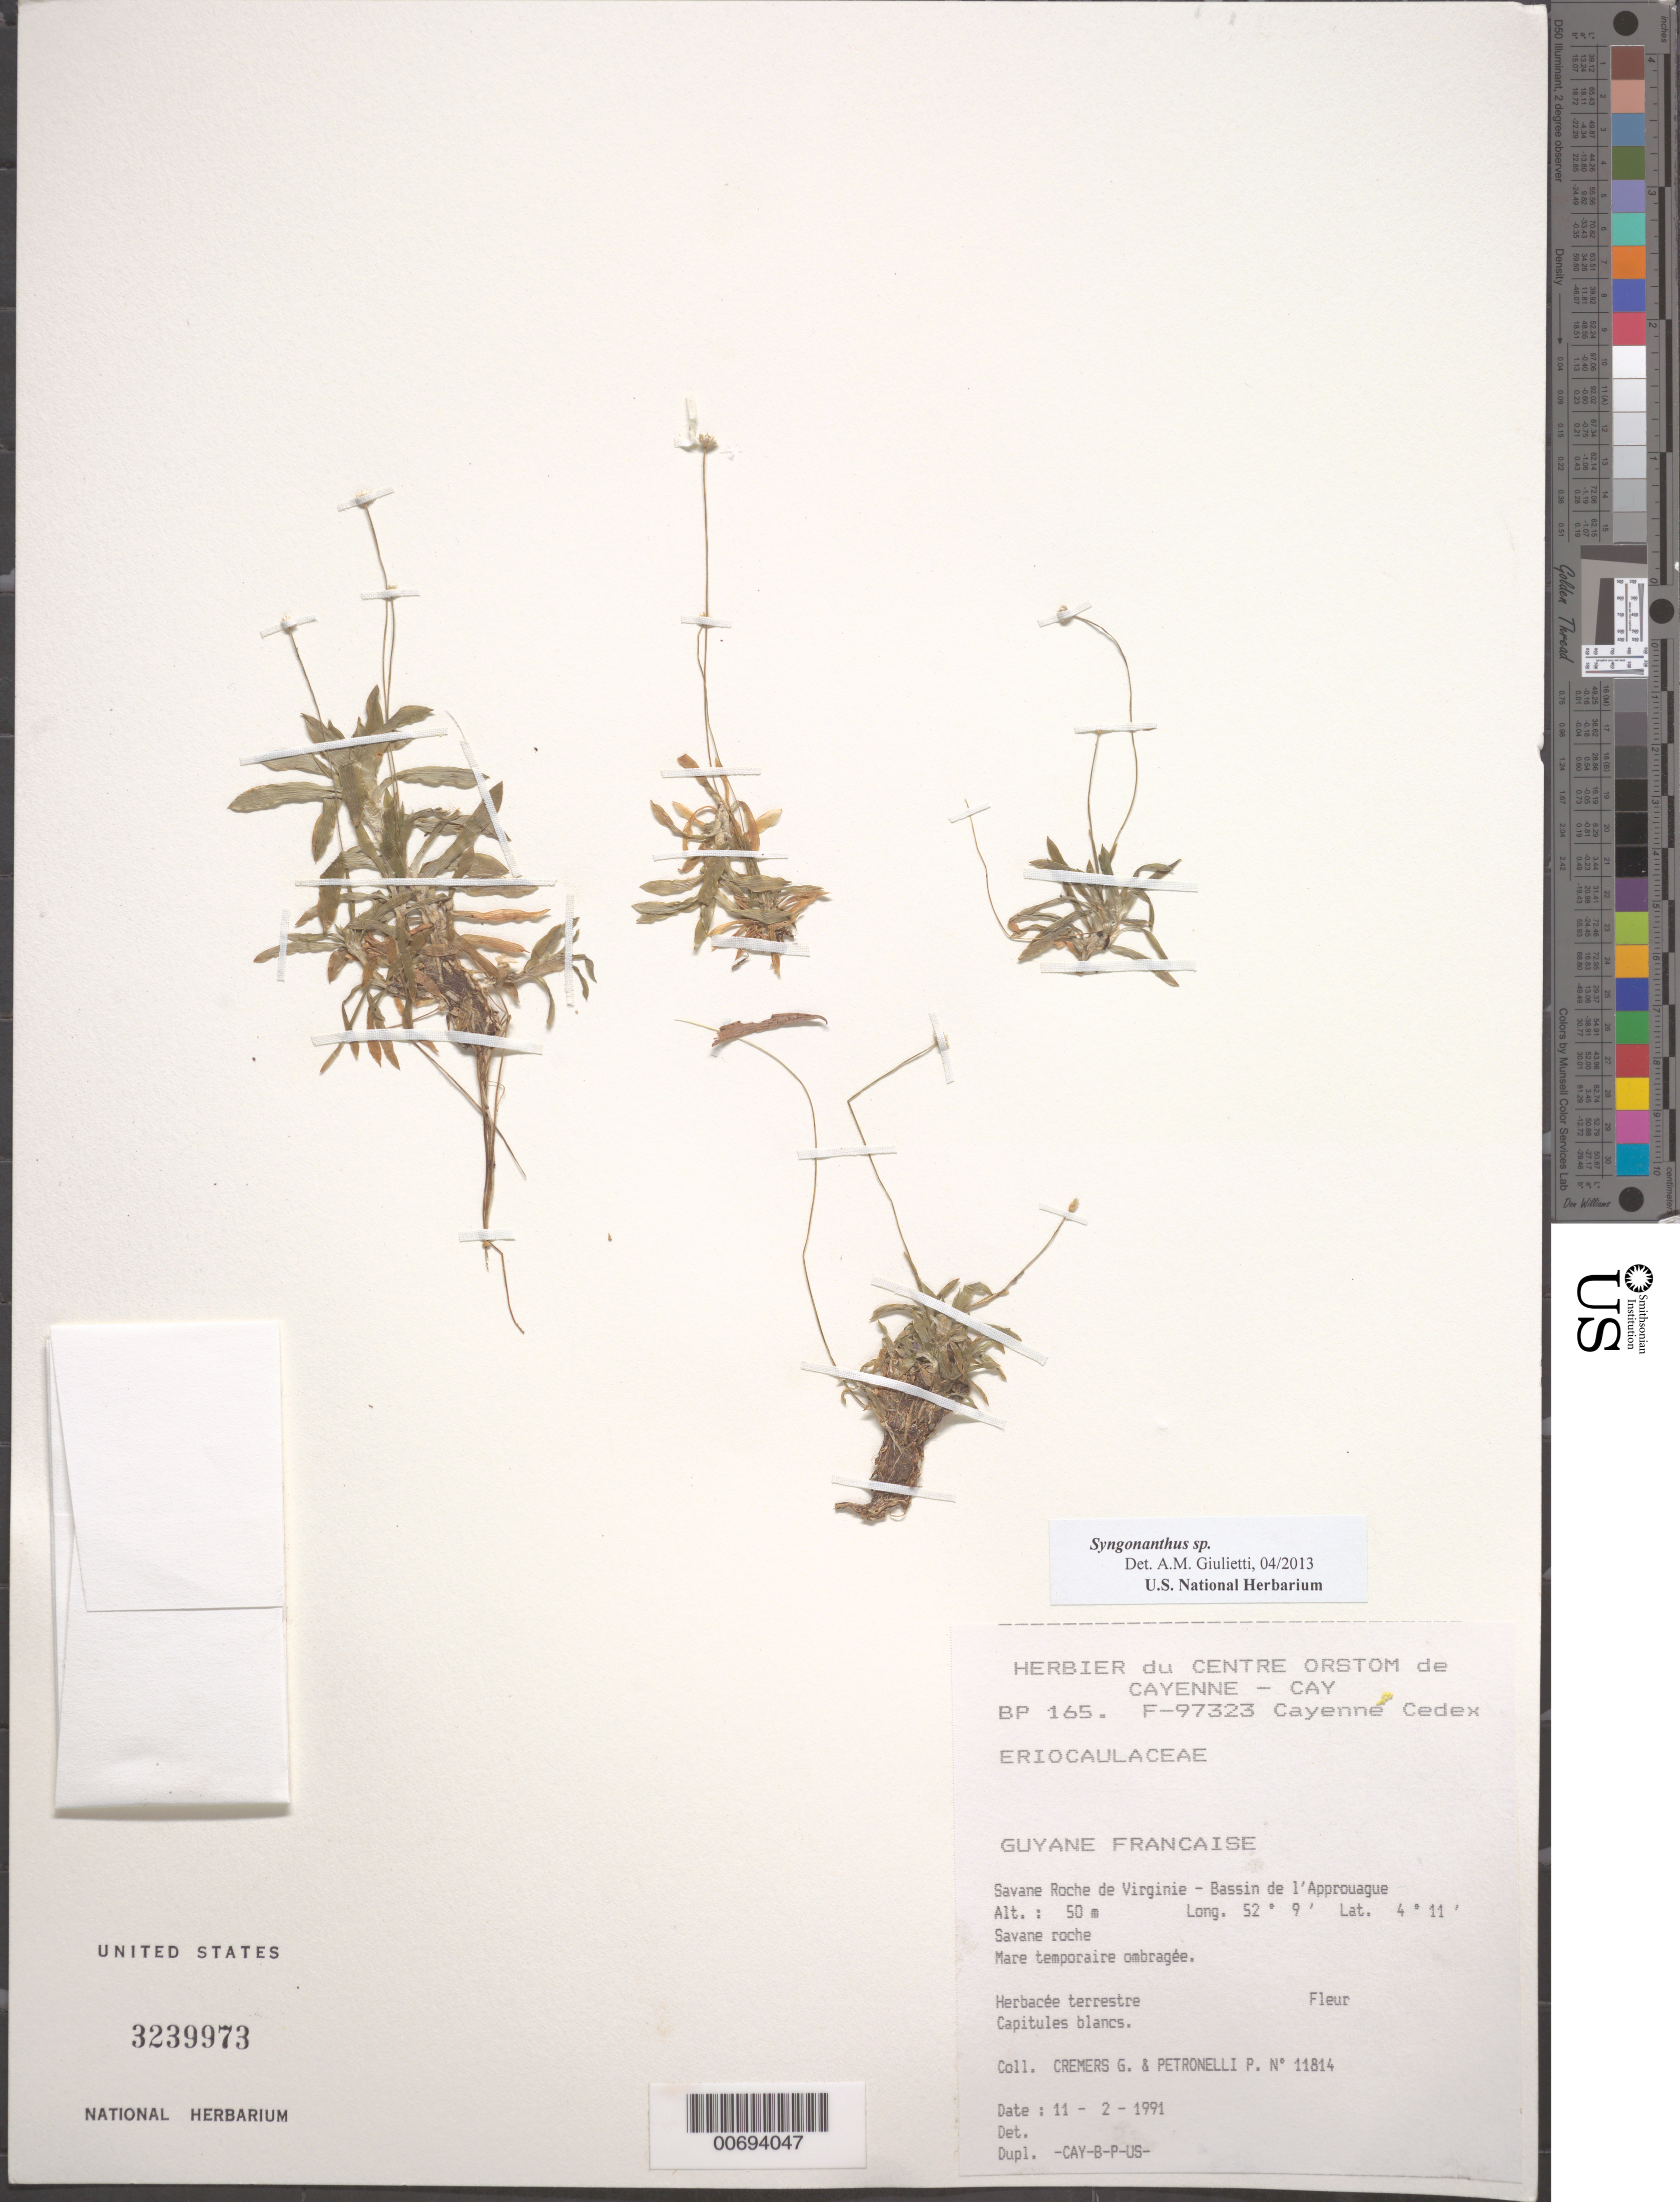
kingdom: Plantae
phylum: Tracheophyta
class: Liliopsida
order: Poales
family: Eriocaulaceae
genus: Syngonanthus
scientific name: Syngonanthus sp.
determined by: Giulietti, Ana M.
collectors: G. Cremers & P. Petronelli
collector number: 11814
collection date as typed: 11-Feb-91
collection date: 1991-02-11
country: French Guiana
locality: Savane Roche de Virginie, Bassin de l'Approuague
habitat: Savane roche. Mare temporire ombragee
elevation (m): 50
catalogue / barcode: US 3239973